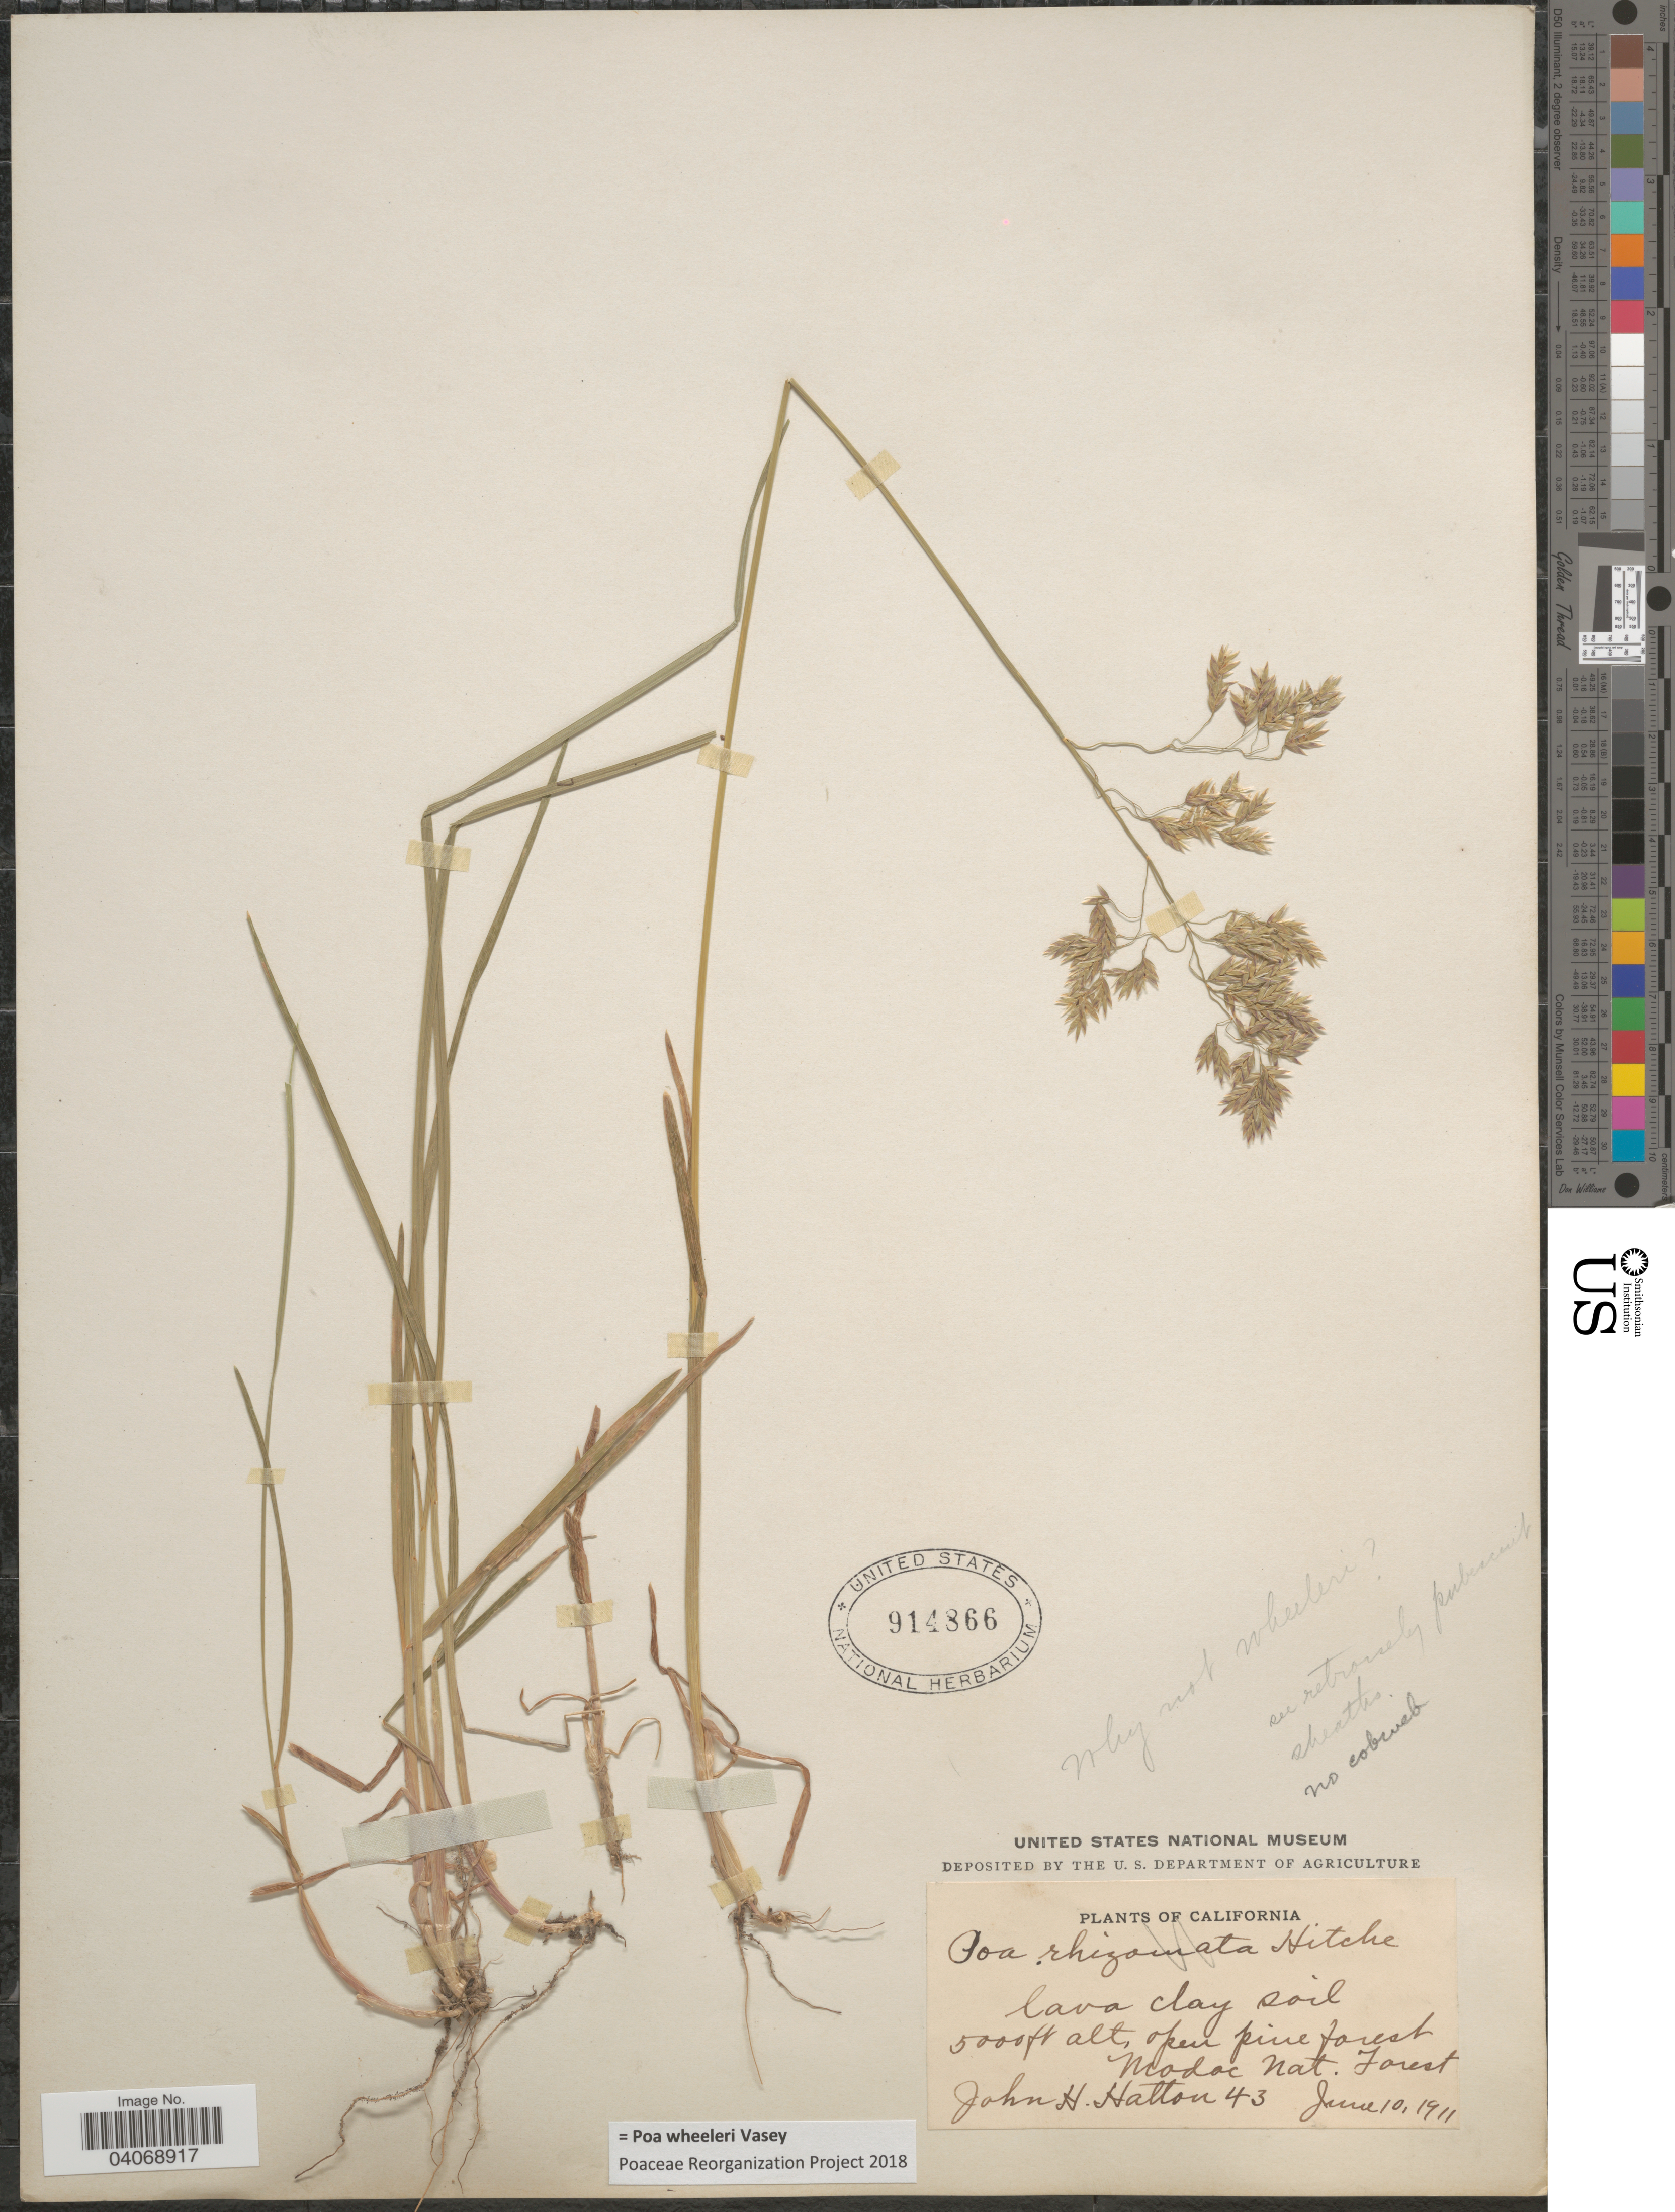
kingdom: Plantae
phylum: Tracheophyta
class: Liliopsida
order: Poales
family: Poaceae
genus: Poa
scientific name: Poa wheeleri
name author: Vasey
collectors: J. Hatton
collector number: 43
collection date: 1911-06-10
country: United States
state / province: California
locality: Open pine forest Modoc Nat. Forest.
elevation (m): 1524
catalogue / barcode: US 914866